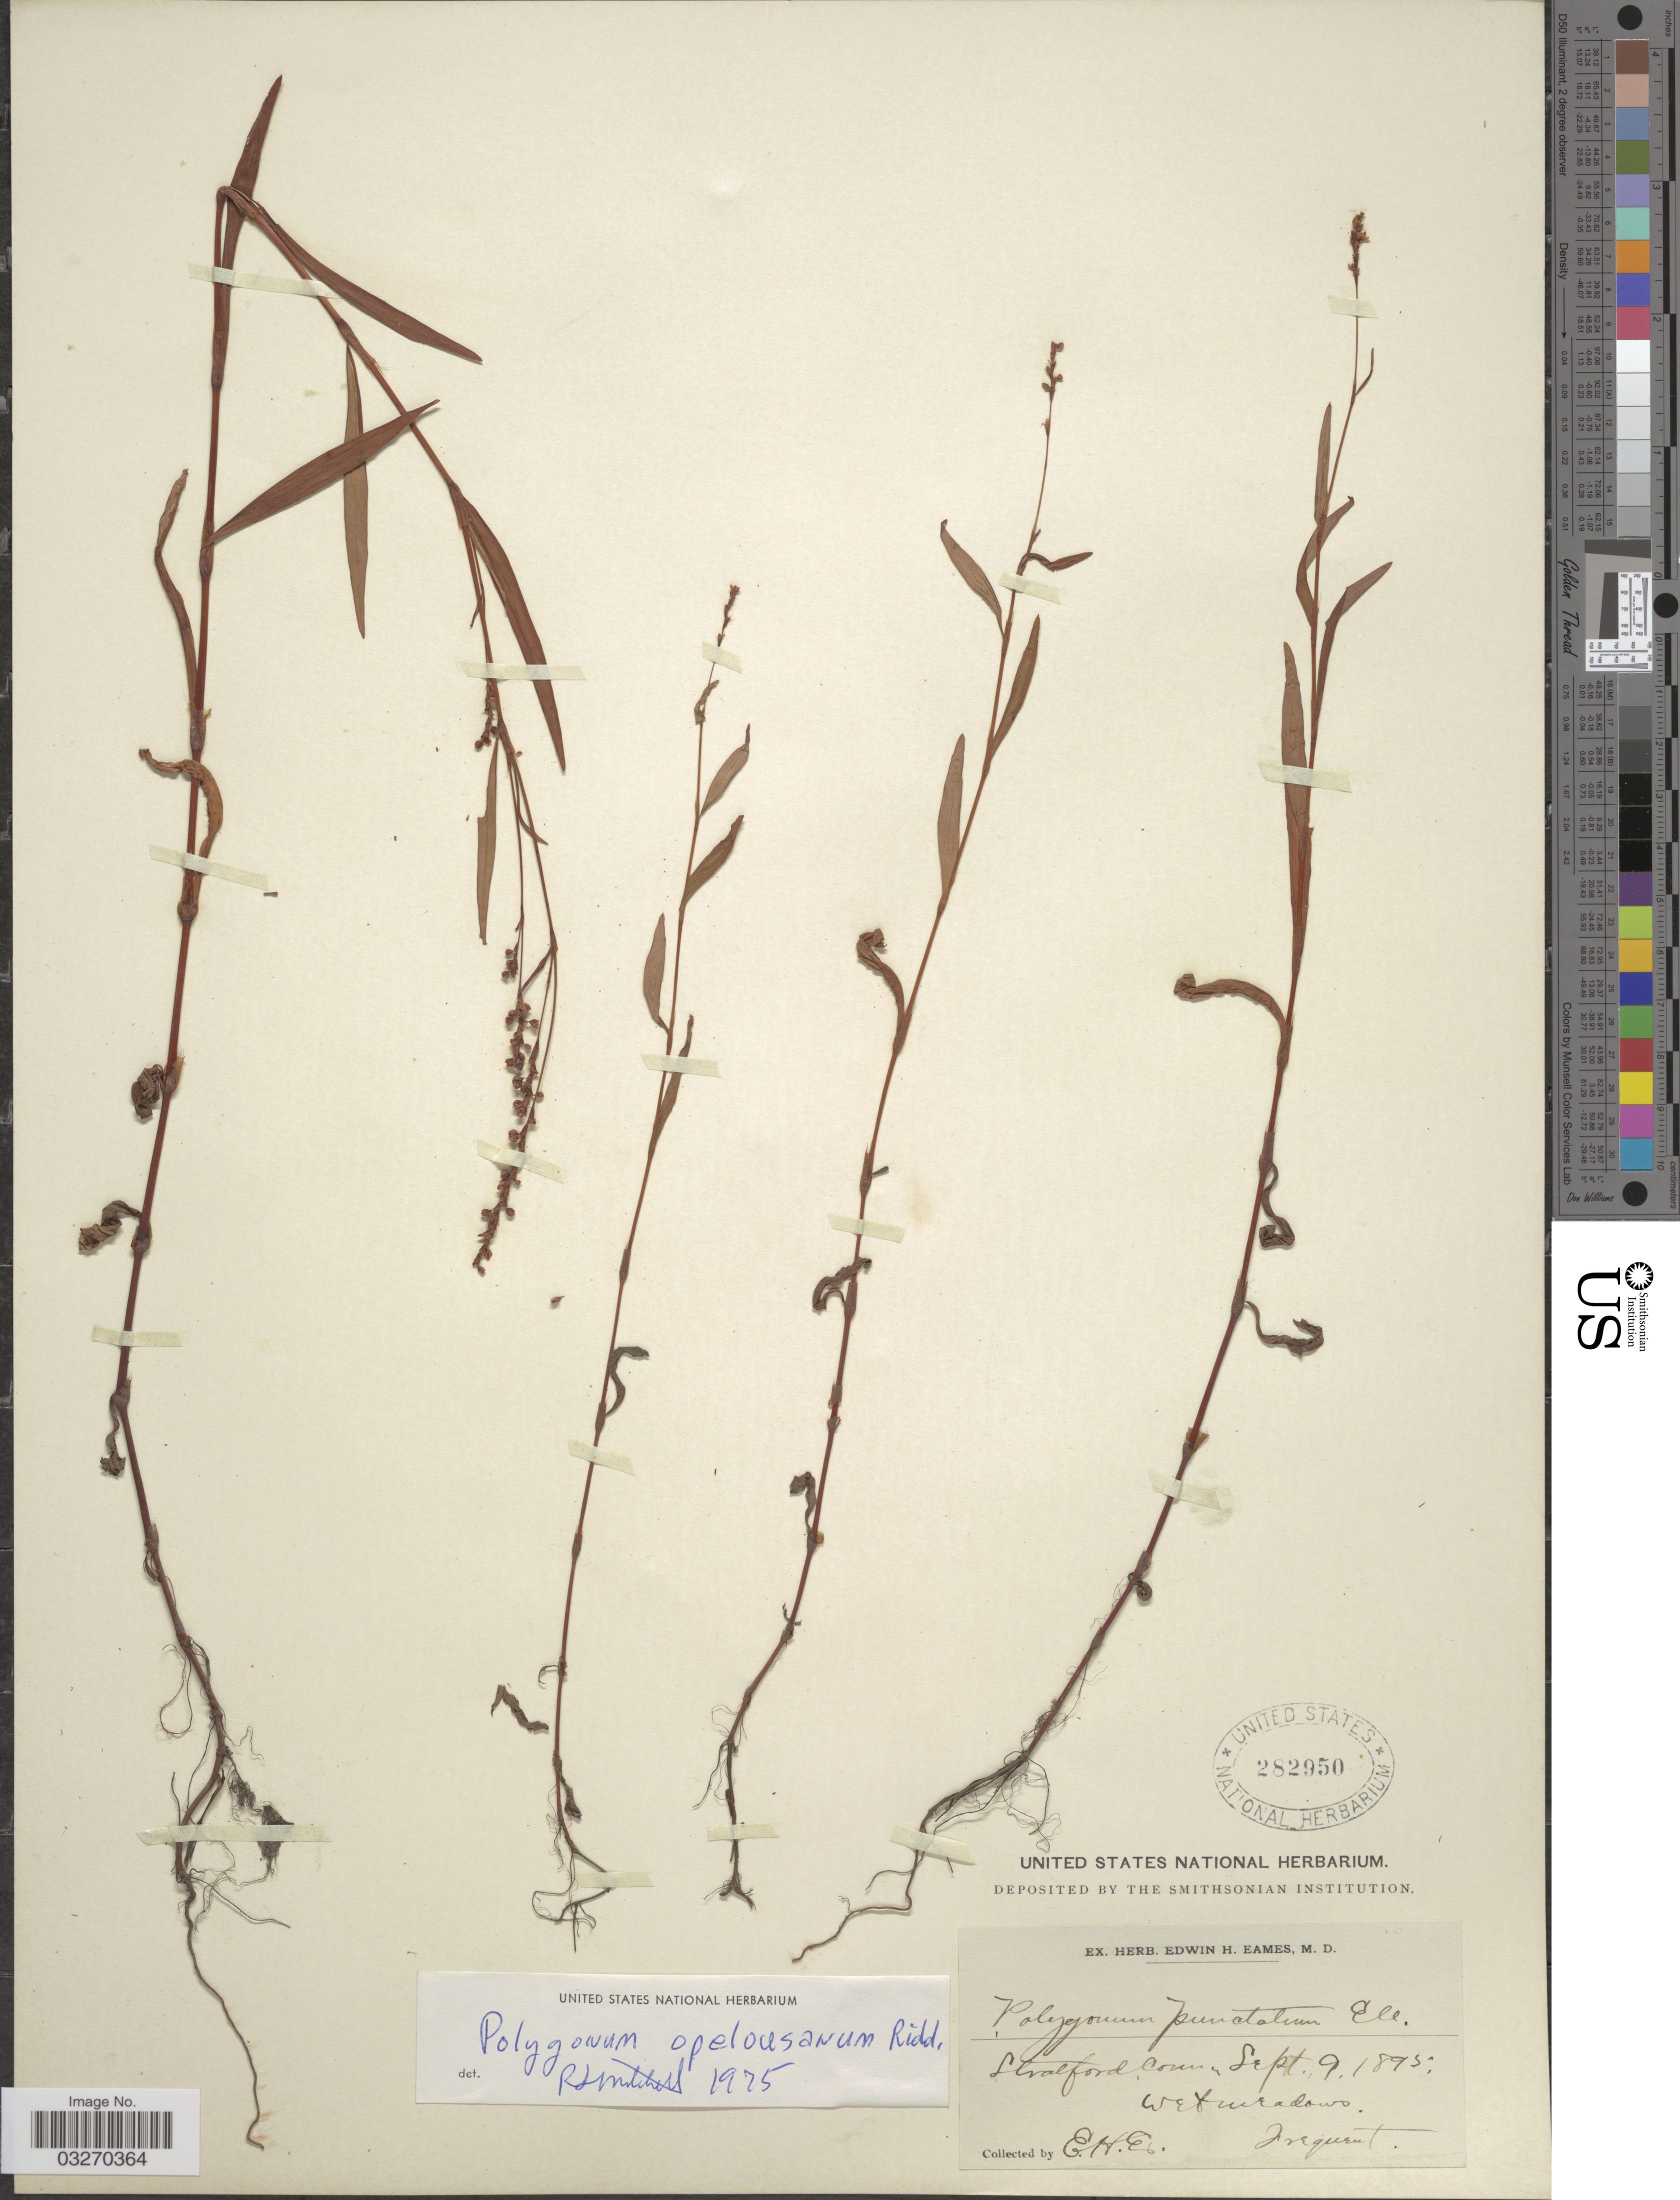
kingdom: Plantae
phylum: Tracheophyta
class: Magnoliopsida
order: Caryophyllales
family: Polygonaceae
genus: Persicaria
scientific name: Persicaria hydropiperoides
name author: (Michx.) Small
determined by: Atha, D. E.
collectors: E. H. Eames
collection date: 1895-09-09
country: United States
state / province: Connecticut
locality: Stratford.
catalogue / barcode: US 282950